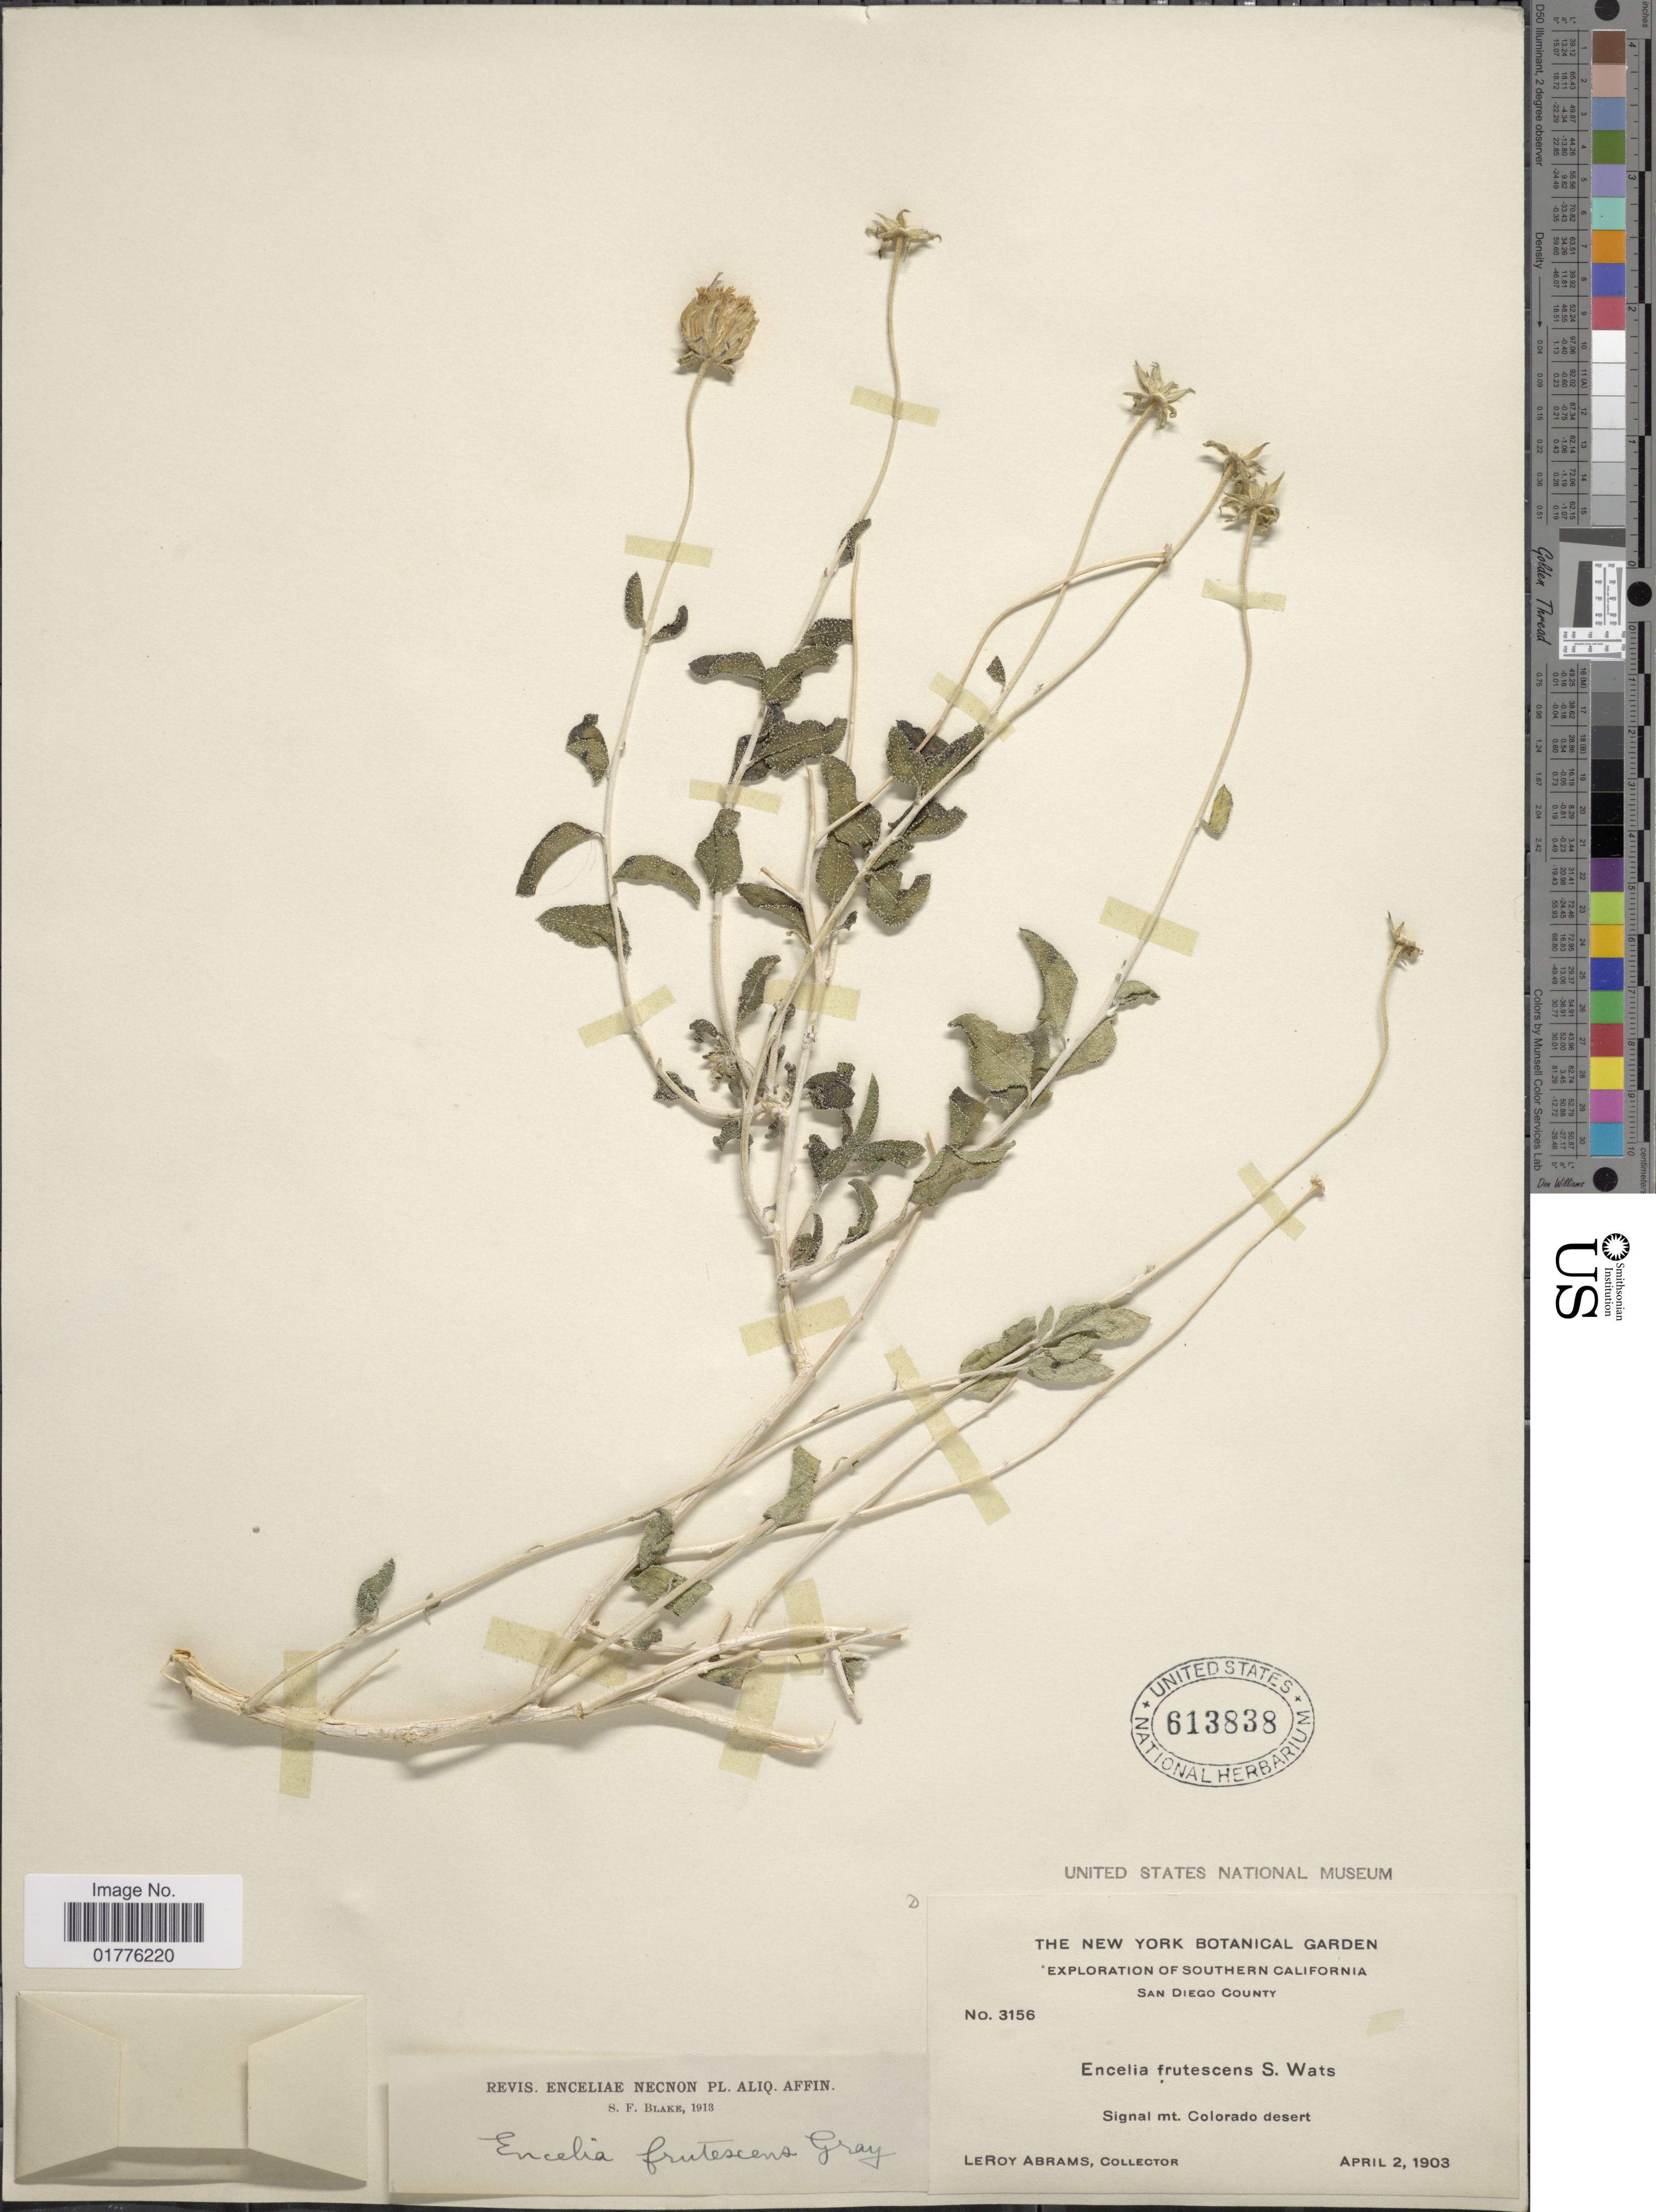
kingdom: Plantae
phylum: Tracheophyta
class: Magnoliopsida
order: Asterales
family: Asteraceae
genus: Encelia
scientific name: Encelia frutescens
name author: (A. Gray) A. Gray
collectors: L. Abrams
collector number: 3158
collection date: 1903-04-02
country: United States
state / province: California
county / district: San Diego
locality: Southern California. San Diego County. Signal mt. Colorado desert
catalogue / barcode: US 613838